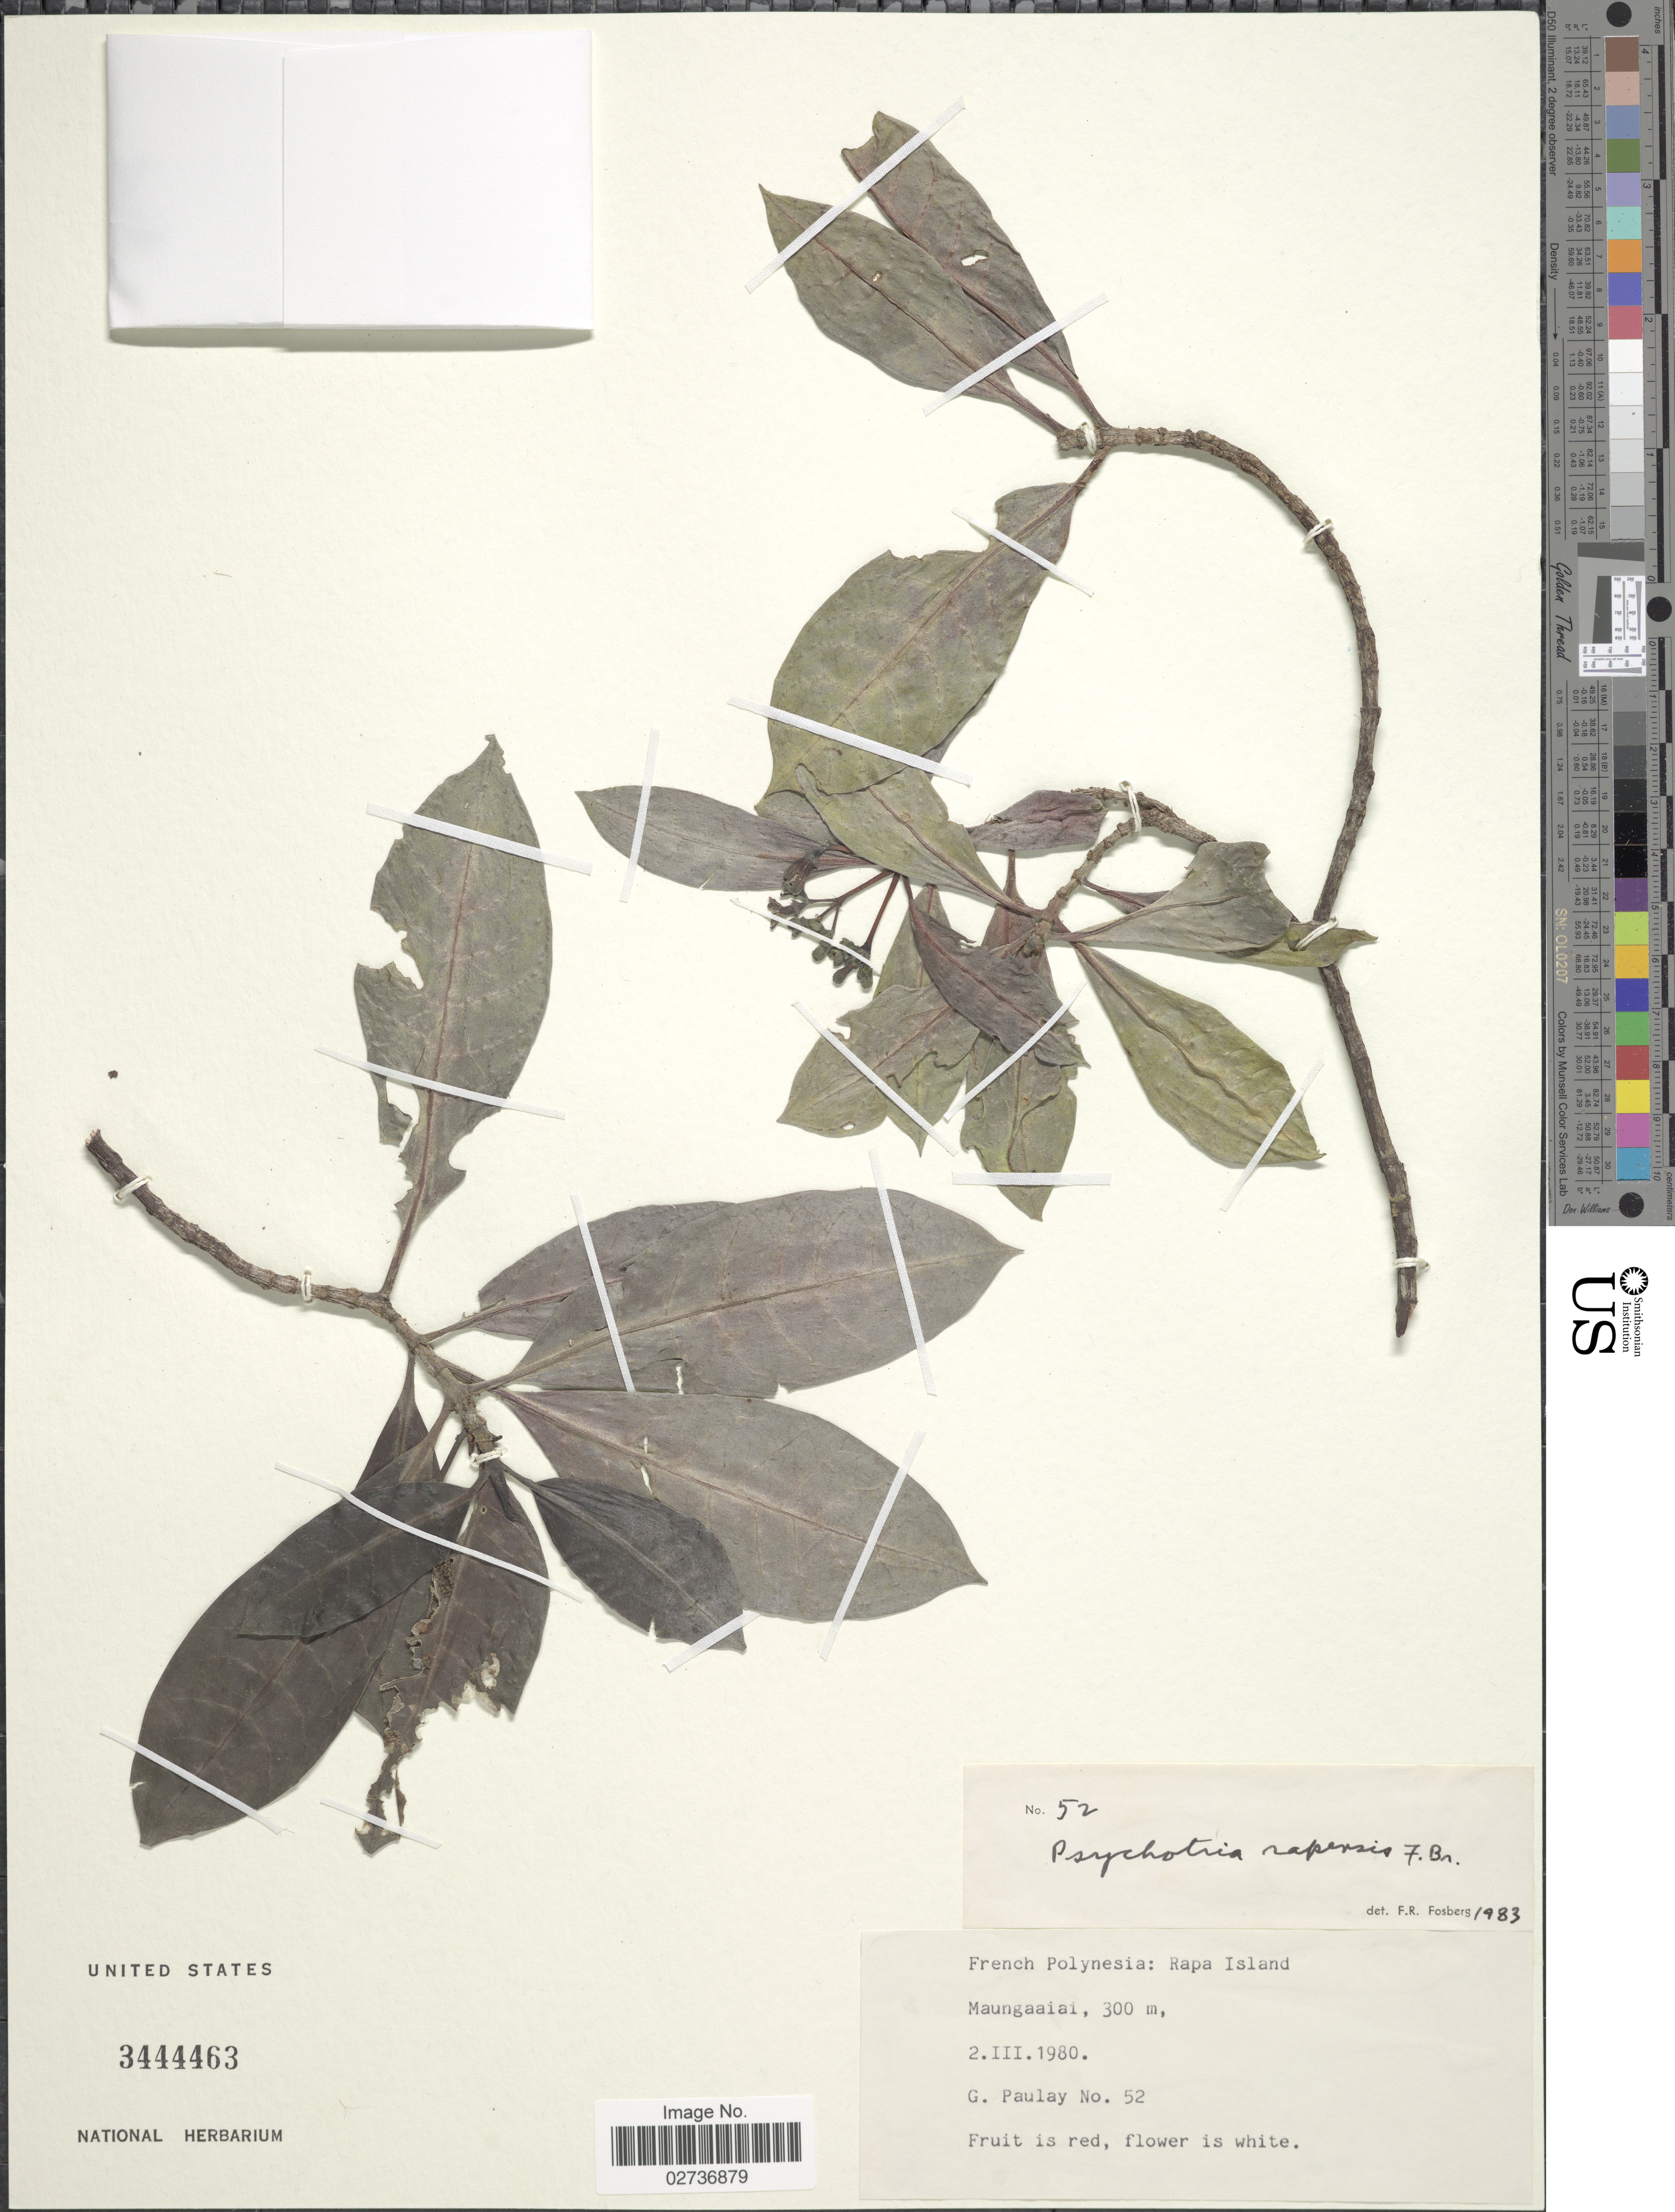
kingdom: Plantae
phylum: Tracheophyta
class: Magnoliopsida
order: Gentianales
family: Rubiaceae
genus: Psychotria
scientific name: Psychotria rapensis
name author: F. Br.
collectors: G. Paulay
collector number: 52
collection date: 1980-03-02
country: French Polynesia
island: Rapa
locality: Rapa Island. Maungaaiai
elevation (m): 300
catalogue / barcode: US 3444463